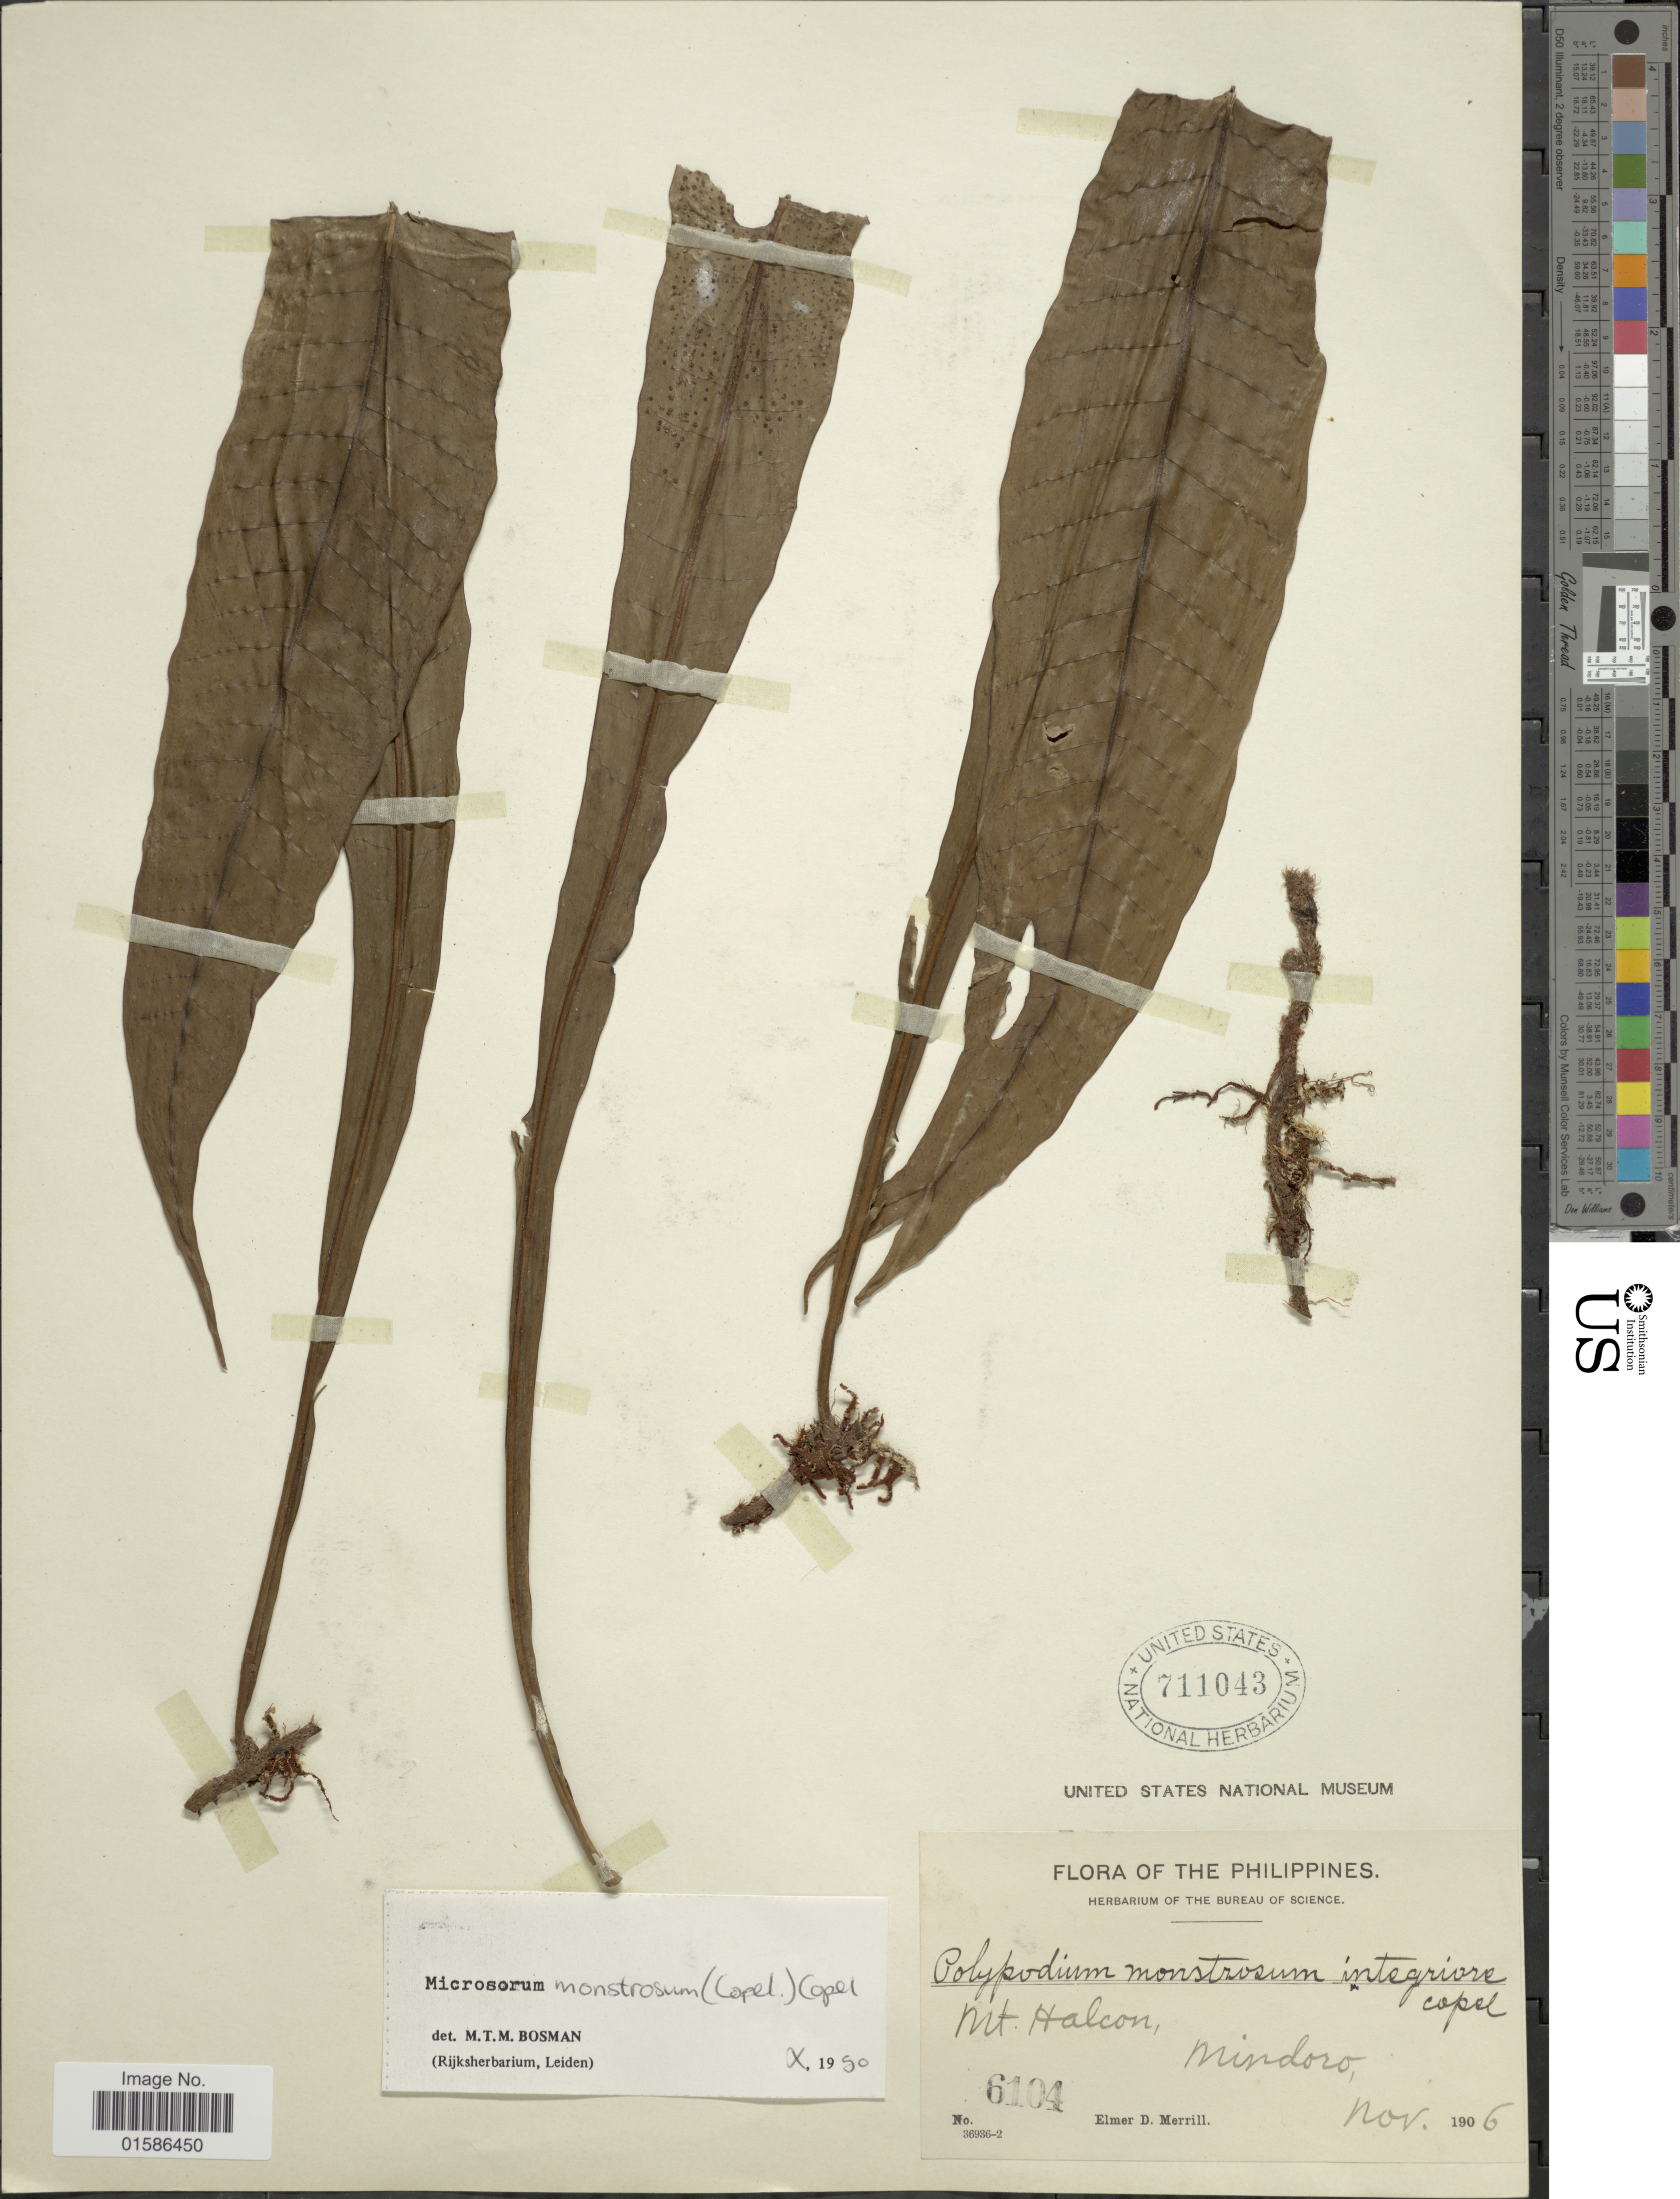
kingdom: Plantae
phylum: Tracheophyta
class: Polypodiopsida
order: Polypodiales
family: Polypodiaceae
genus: Microsorum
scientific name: Microsorum monstrosum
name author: (Copel.) Copel.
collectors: E. D. Merrill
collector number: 6104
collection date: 1906-11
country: Philippines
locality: Mt Halcon, Mindoro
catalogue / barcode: US 711043